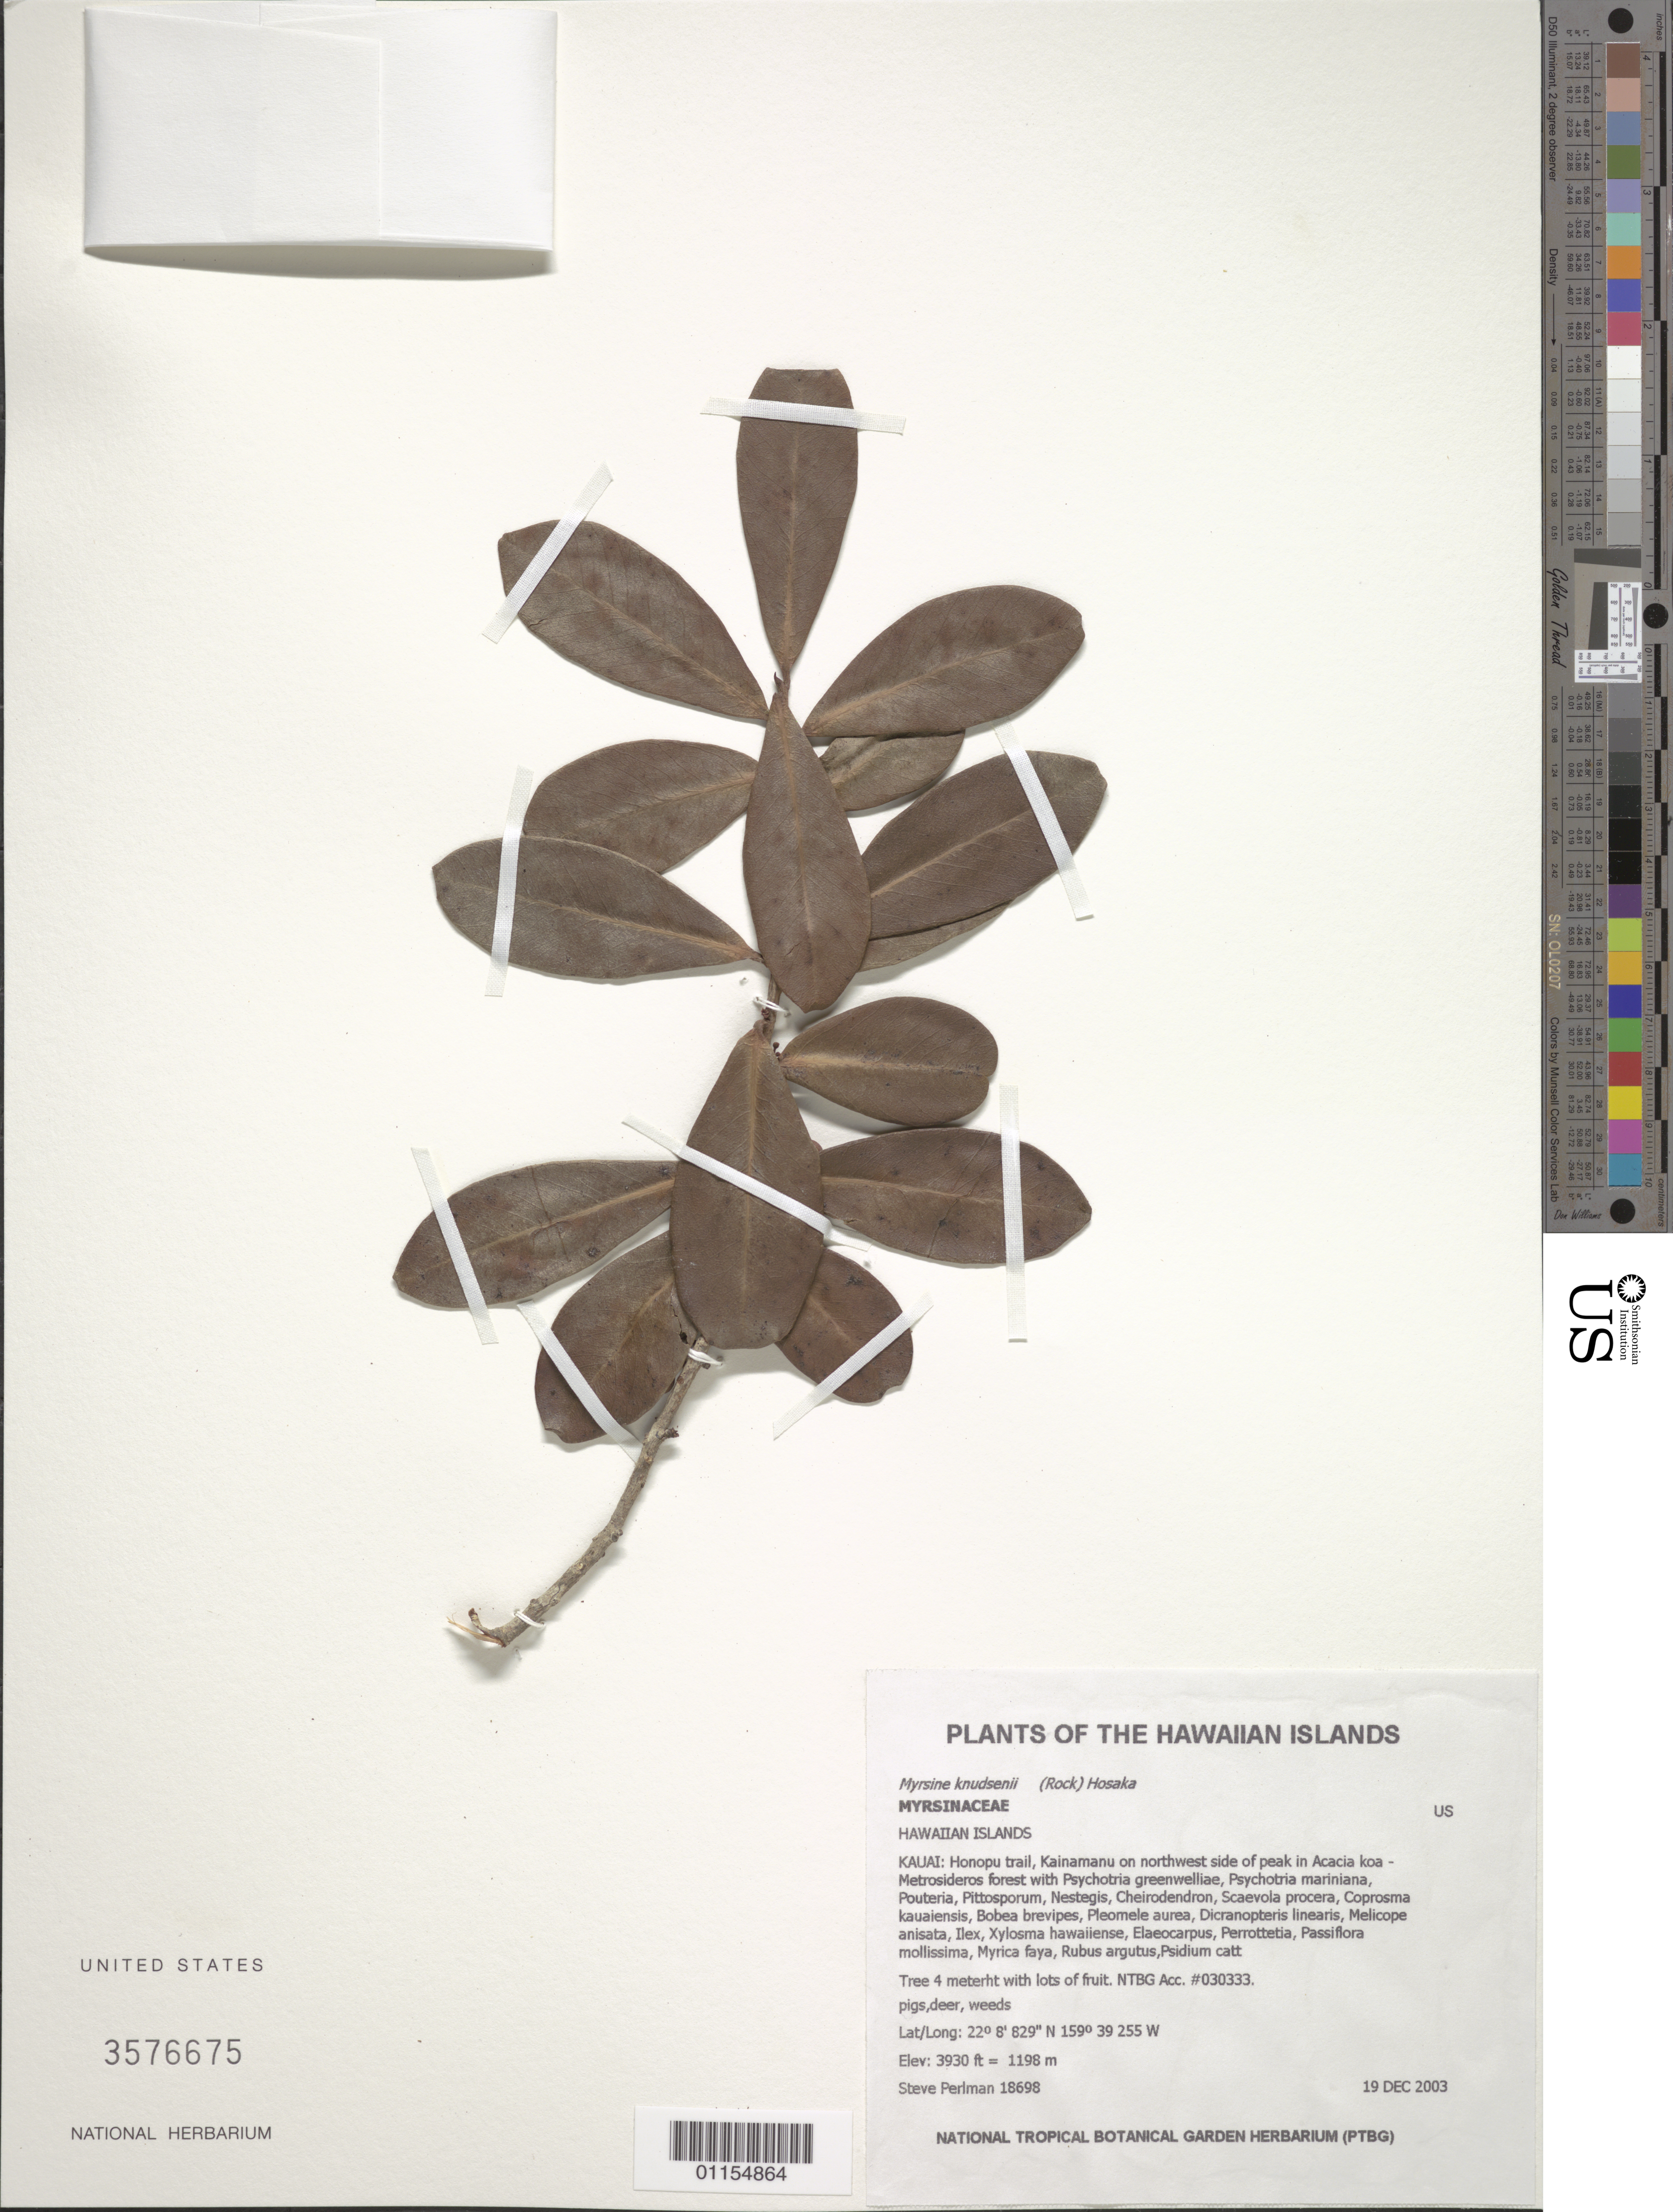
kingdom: Plantae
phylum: Tracheophyta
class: Magnoliopsida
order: Ericales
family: Primulaceae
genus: Myrsine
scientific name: Myrsine knudsenii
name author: (Rock) Hosaka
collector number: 18698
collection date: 2003-12-19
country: United States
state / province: Hawaii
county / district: Kaui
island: Kaua'i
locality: Honopu Trail, Kainamanu on northwest side of peak.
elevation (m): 1198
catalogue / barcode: US 3576675